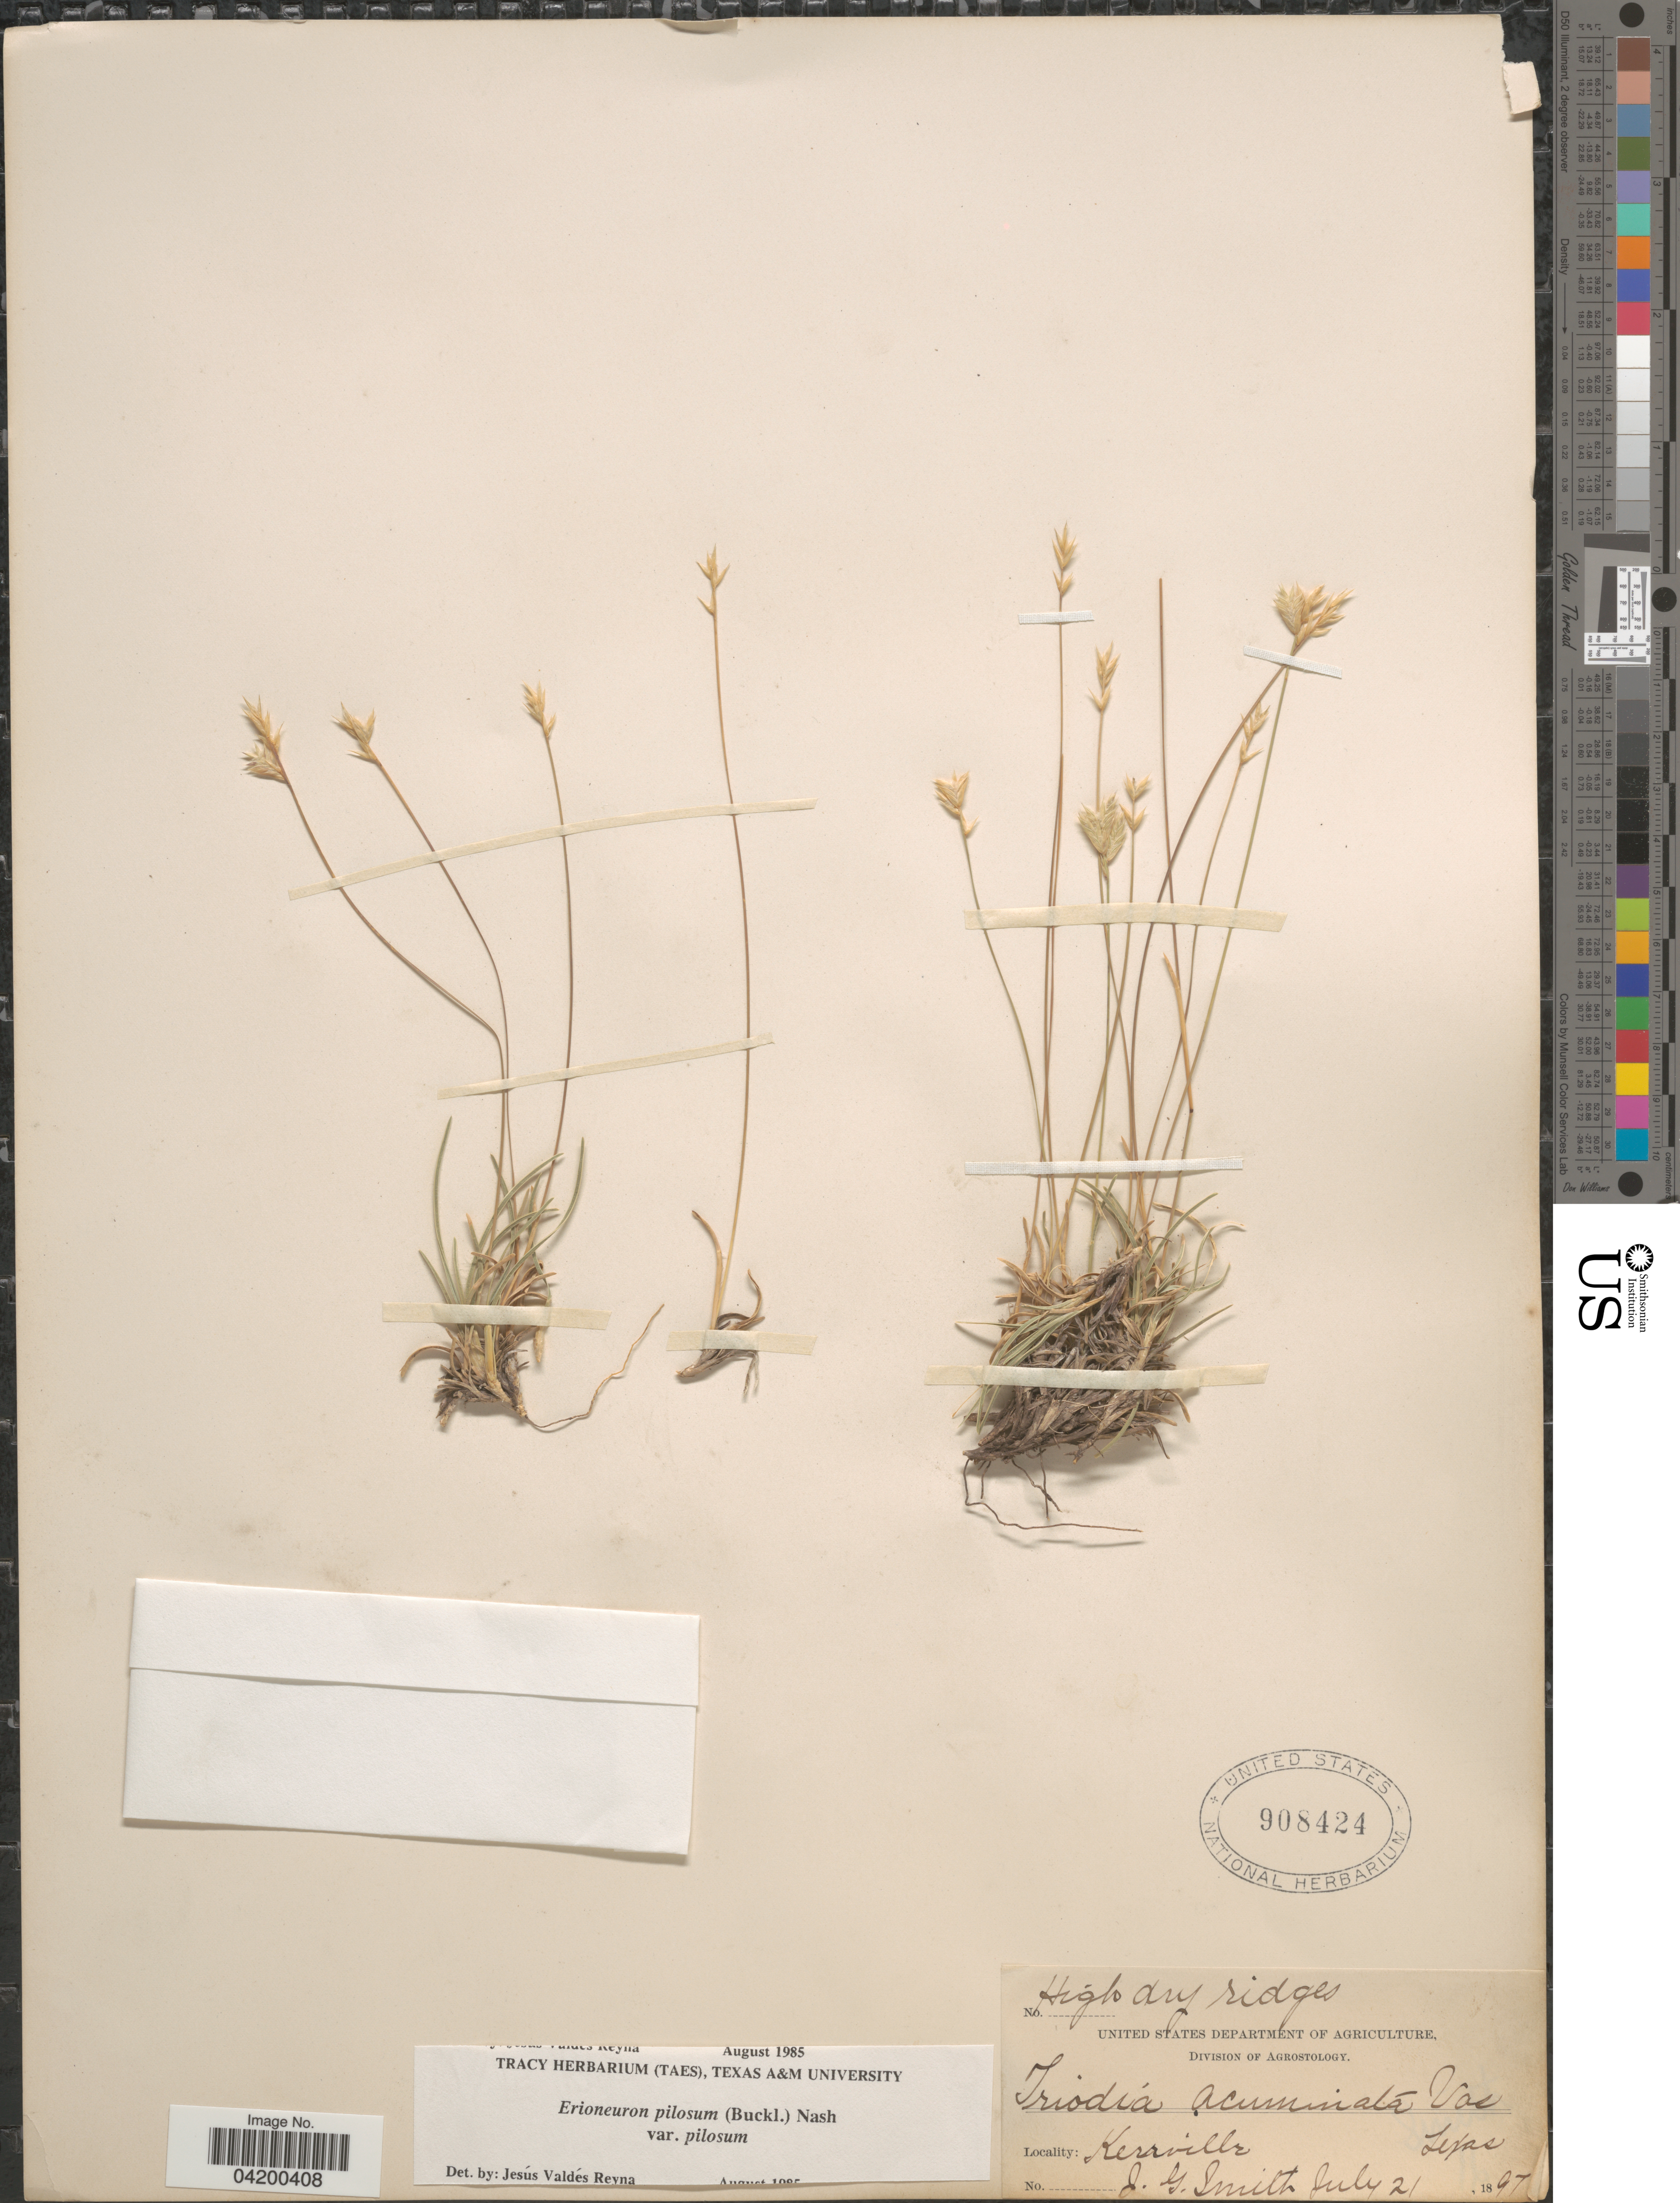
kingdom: Plantae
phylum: Tracheophyta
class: Liliopsida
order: Poales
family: Poaceae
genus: Erioneuron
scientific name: Erioneuron pilosum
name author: (Buckley) Nash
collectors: J. G. Smith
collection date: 1897-07-21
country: United States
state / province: Texas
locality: Kerrville.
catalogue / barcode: US 908424